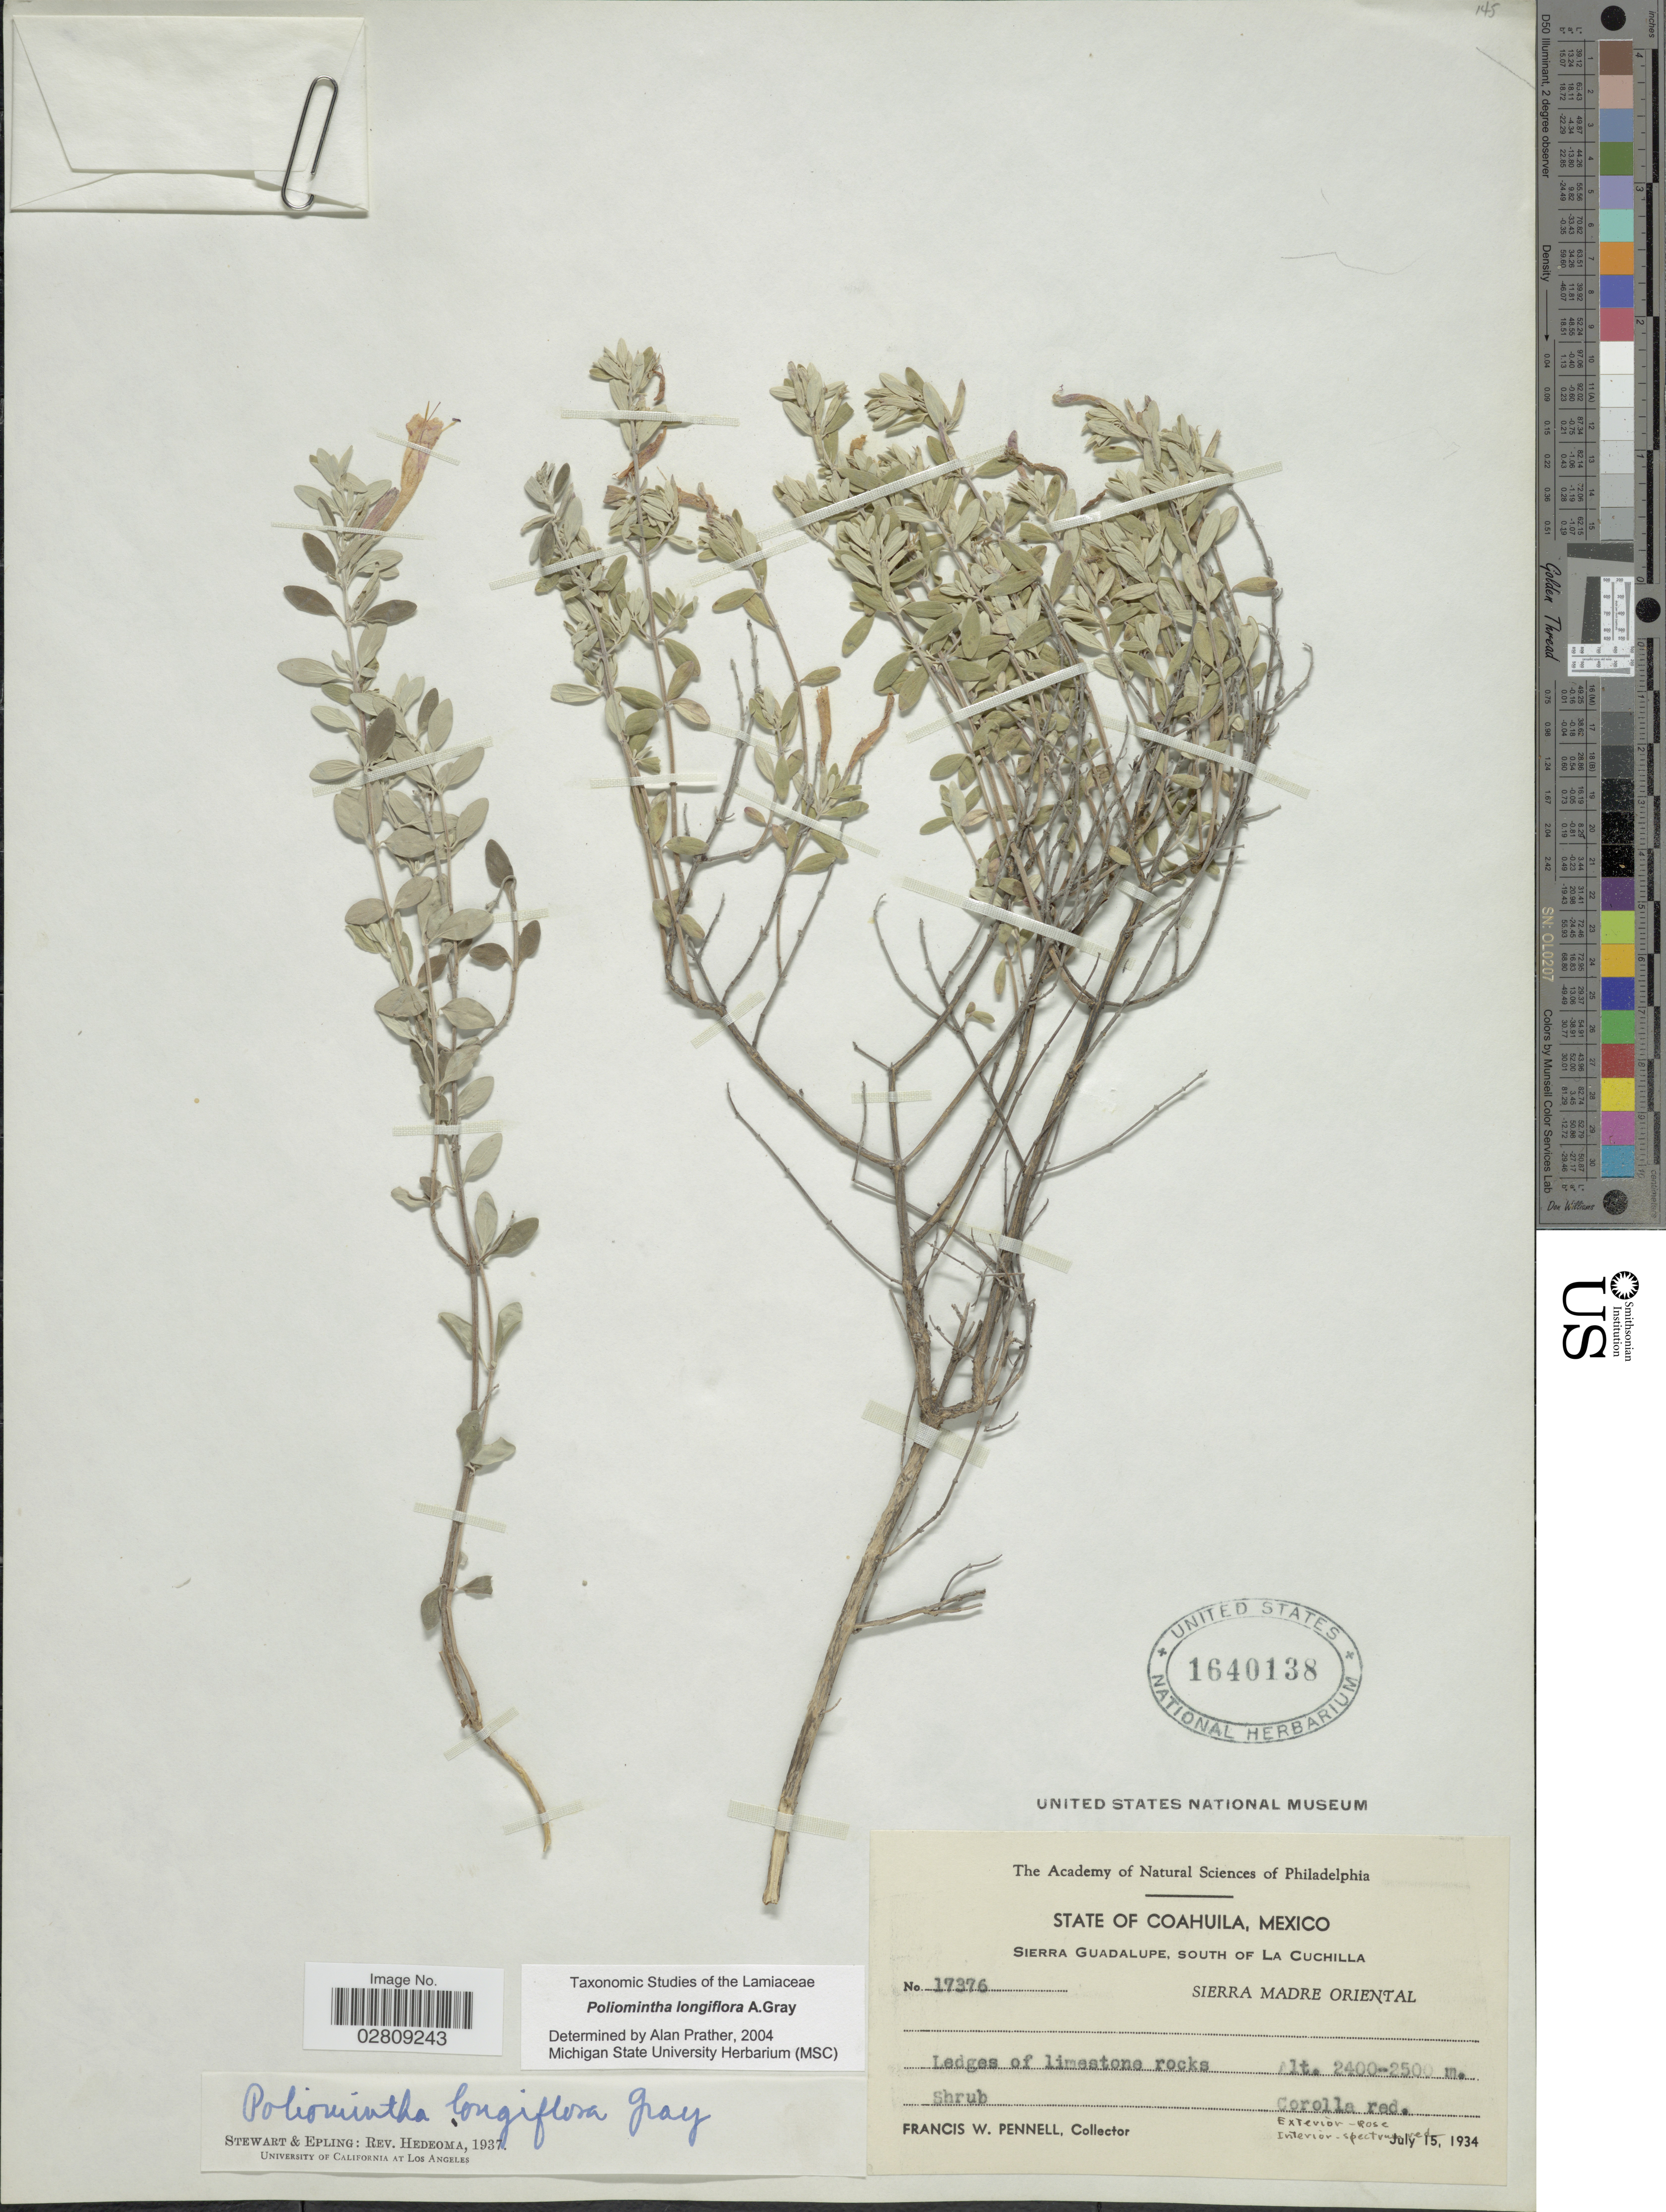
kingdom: Plantae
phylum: Tracheophyta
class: Magnoliopsida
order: Lamiales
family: Lamiaceae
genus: Poliomintha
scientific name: Poliomintha longiflora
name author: A. Gray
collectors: F. W. Pennell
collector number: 17376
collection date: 1934-07-15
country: Mexico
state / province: Coahuila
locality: Sierra Guadalupe, South of La Cuchilla, Sierra Madre Oriental.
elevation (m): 2400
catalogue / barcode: US 1640138